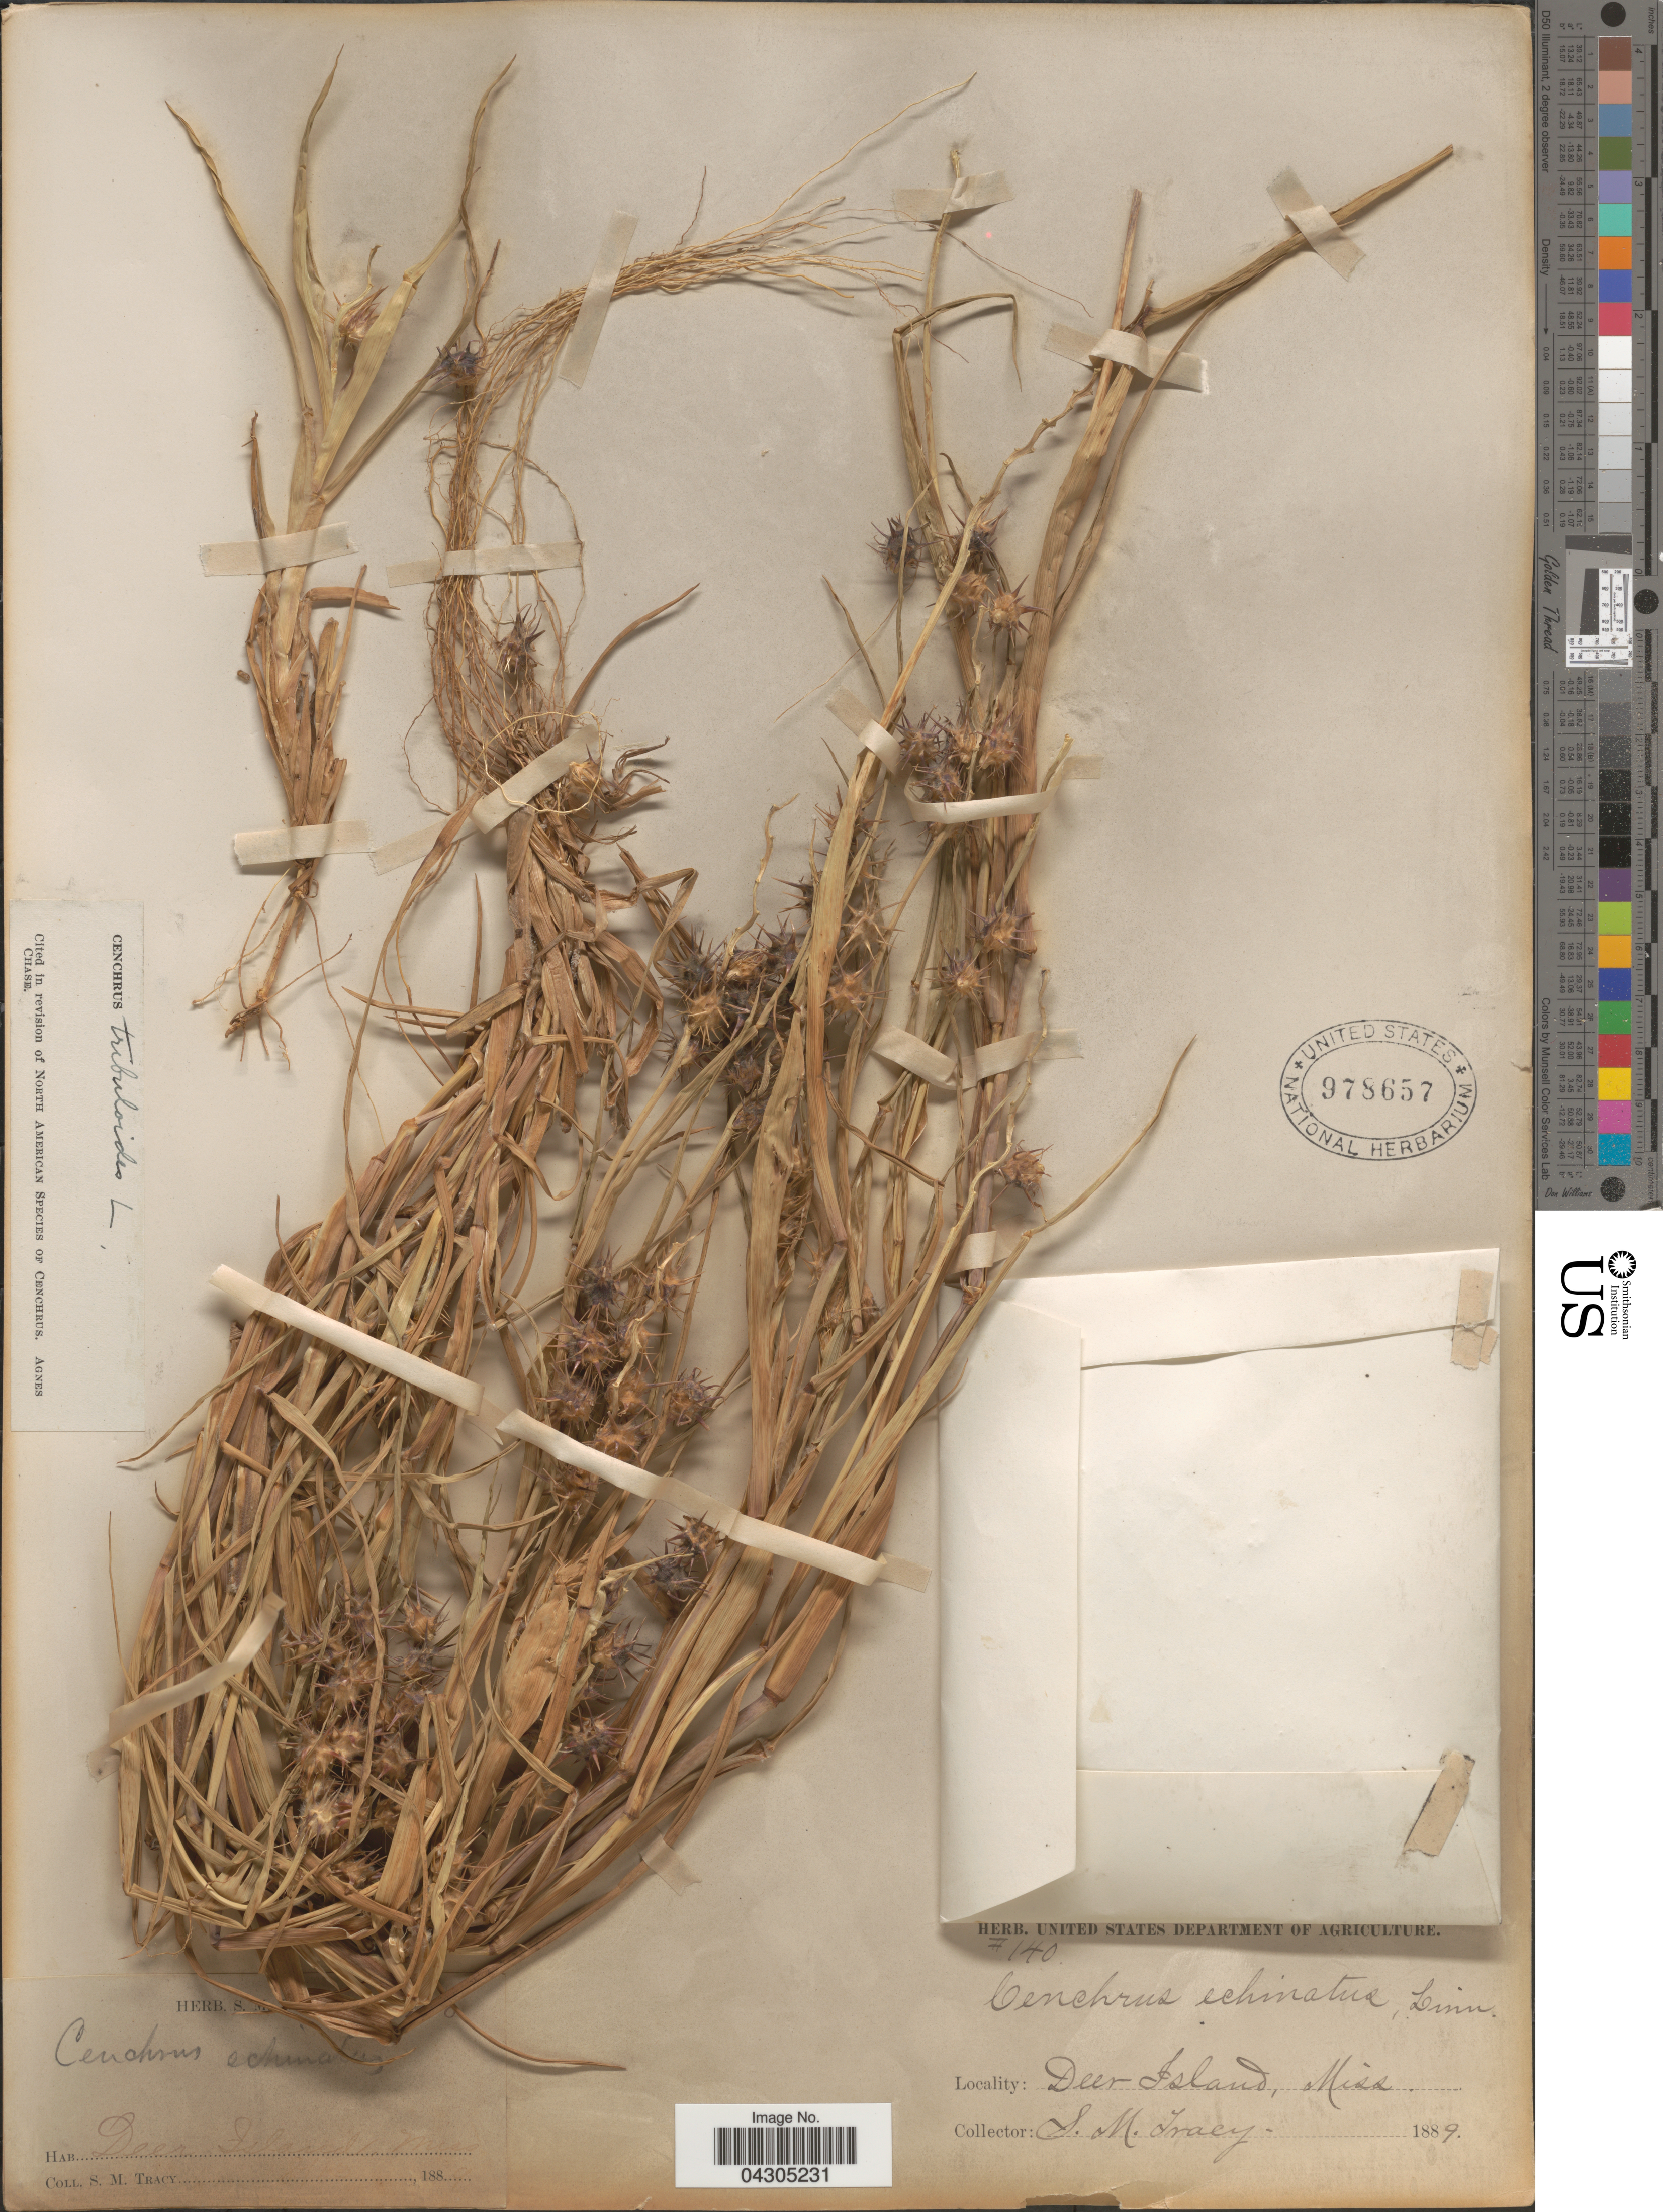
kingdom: Plantae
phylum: Tracheophyta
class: Liliopsida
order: Poales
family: Poaceae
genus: Cenchrus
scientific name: Cenchrus tribuloides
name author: L.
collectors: S. M. Tracy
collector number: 140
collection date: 1889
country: United States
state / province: Mississippi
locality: Deer Island.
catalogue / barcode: US 978657